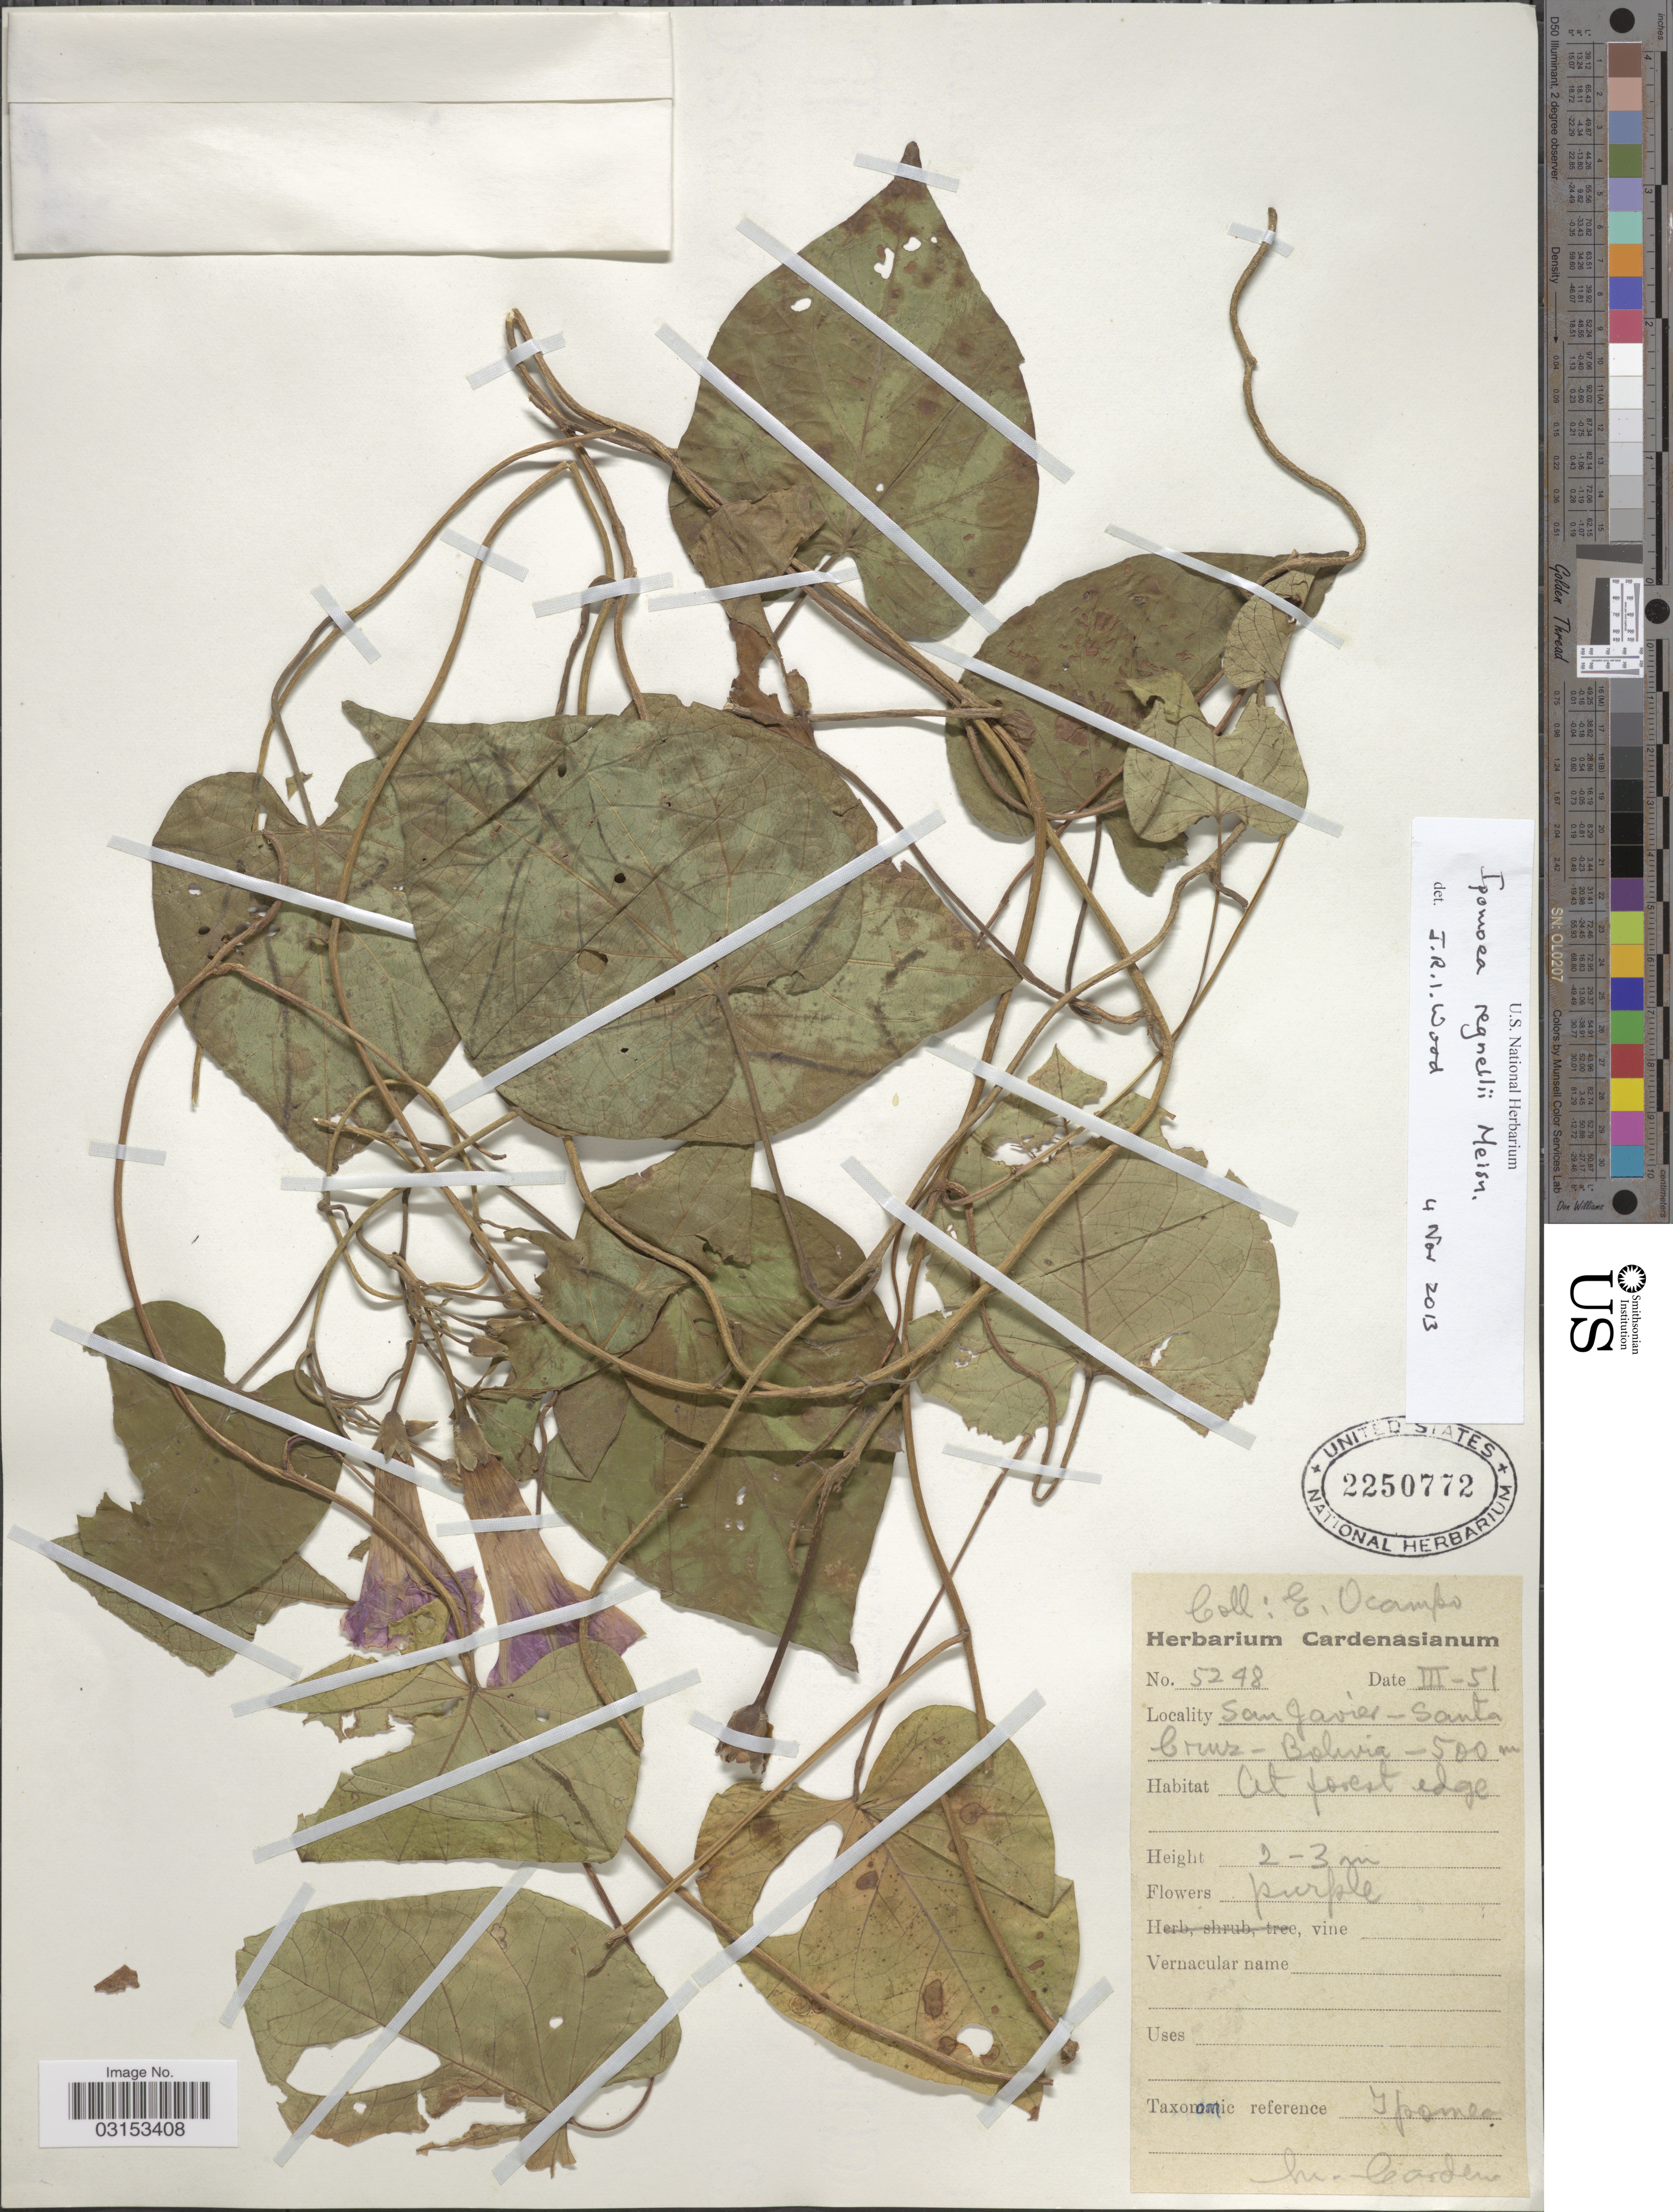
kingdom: Plantae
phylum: Tracheophyta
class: Magnoliopsida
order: Solanales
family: Convolvulaceae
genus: Ipomoea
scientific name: Ipomoea regnellii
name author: Meisn.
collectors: E. Ocampo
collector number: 5248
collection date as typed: Transcribed d/m/y: /3/51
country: Bolivia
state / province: Santa Cruz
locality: San Javier.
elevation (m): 500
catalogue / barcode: US 2250772